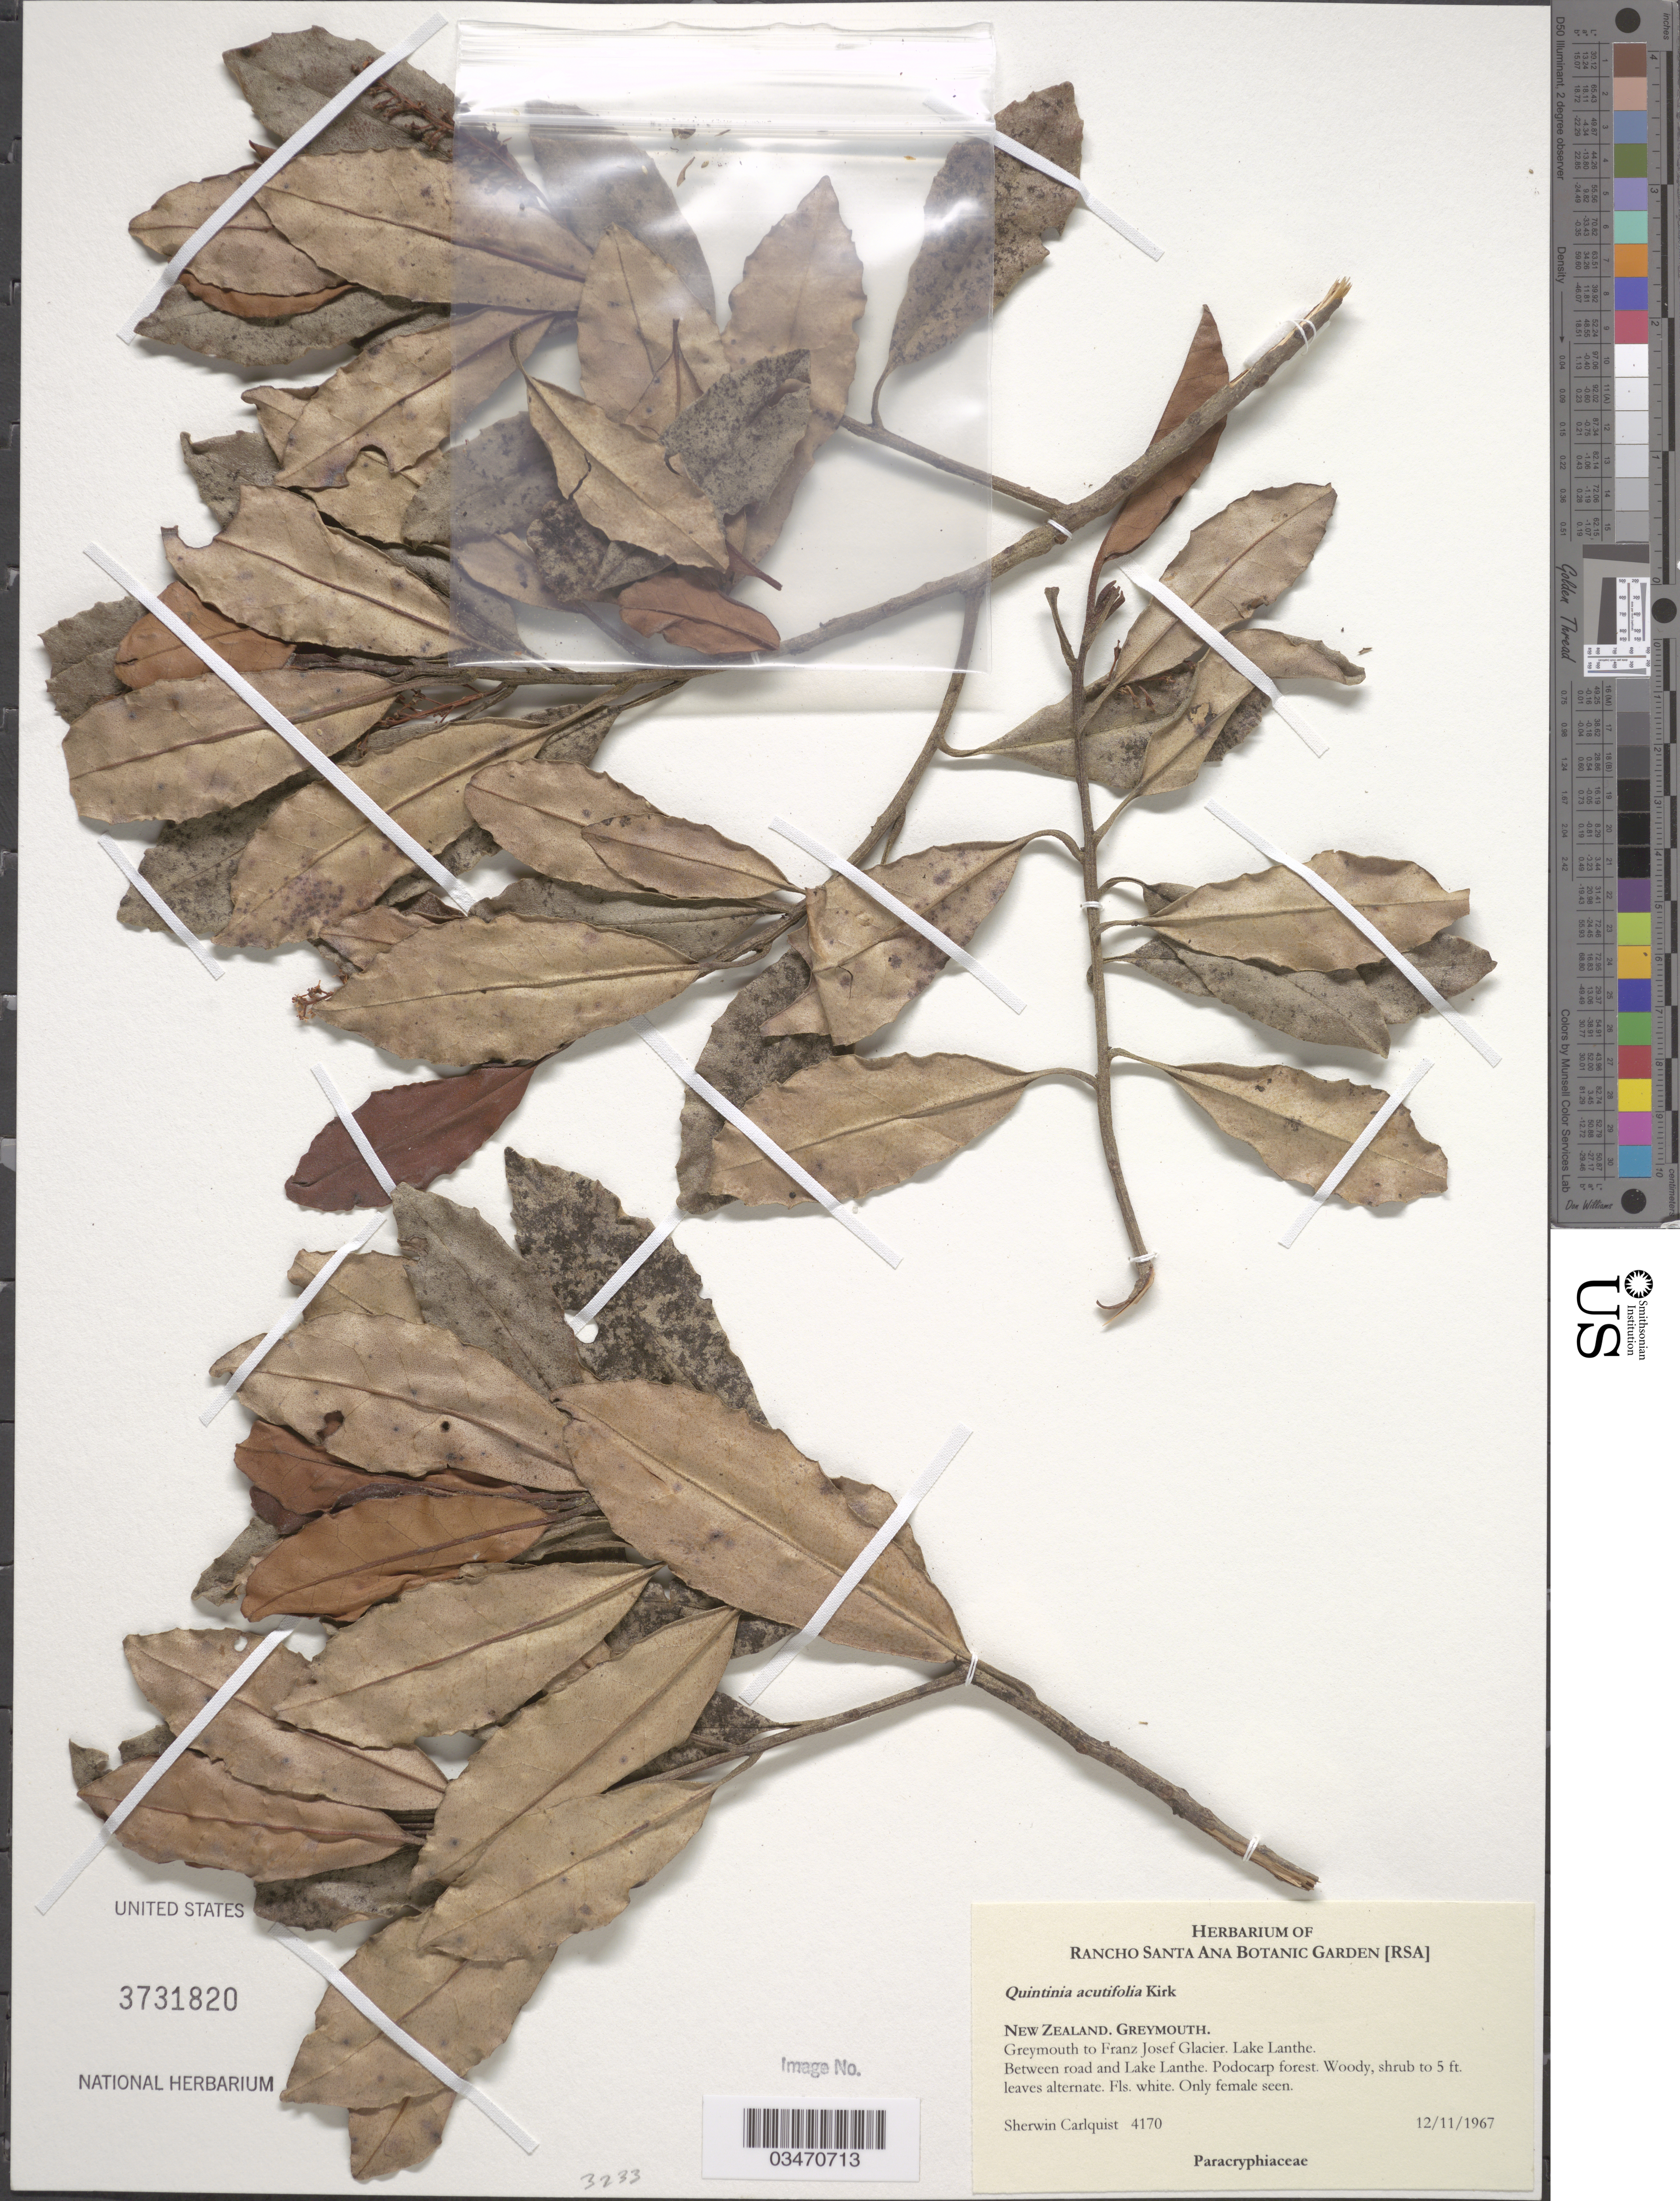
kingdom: Plantae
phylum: Tracheophyta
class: Magnoliopsida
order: Paracryphiales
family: Paracryphiaceae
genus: Quintinia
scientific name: Quintinia acutifolia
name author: Kirk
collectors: S. Carlquist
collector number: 4170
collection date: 1967-11-12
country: New Zealand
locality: Greymouth to Franz Josef Glasier. Lake Lanthe, between road and Lake Lanthe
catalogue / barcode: US 3731820